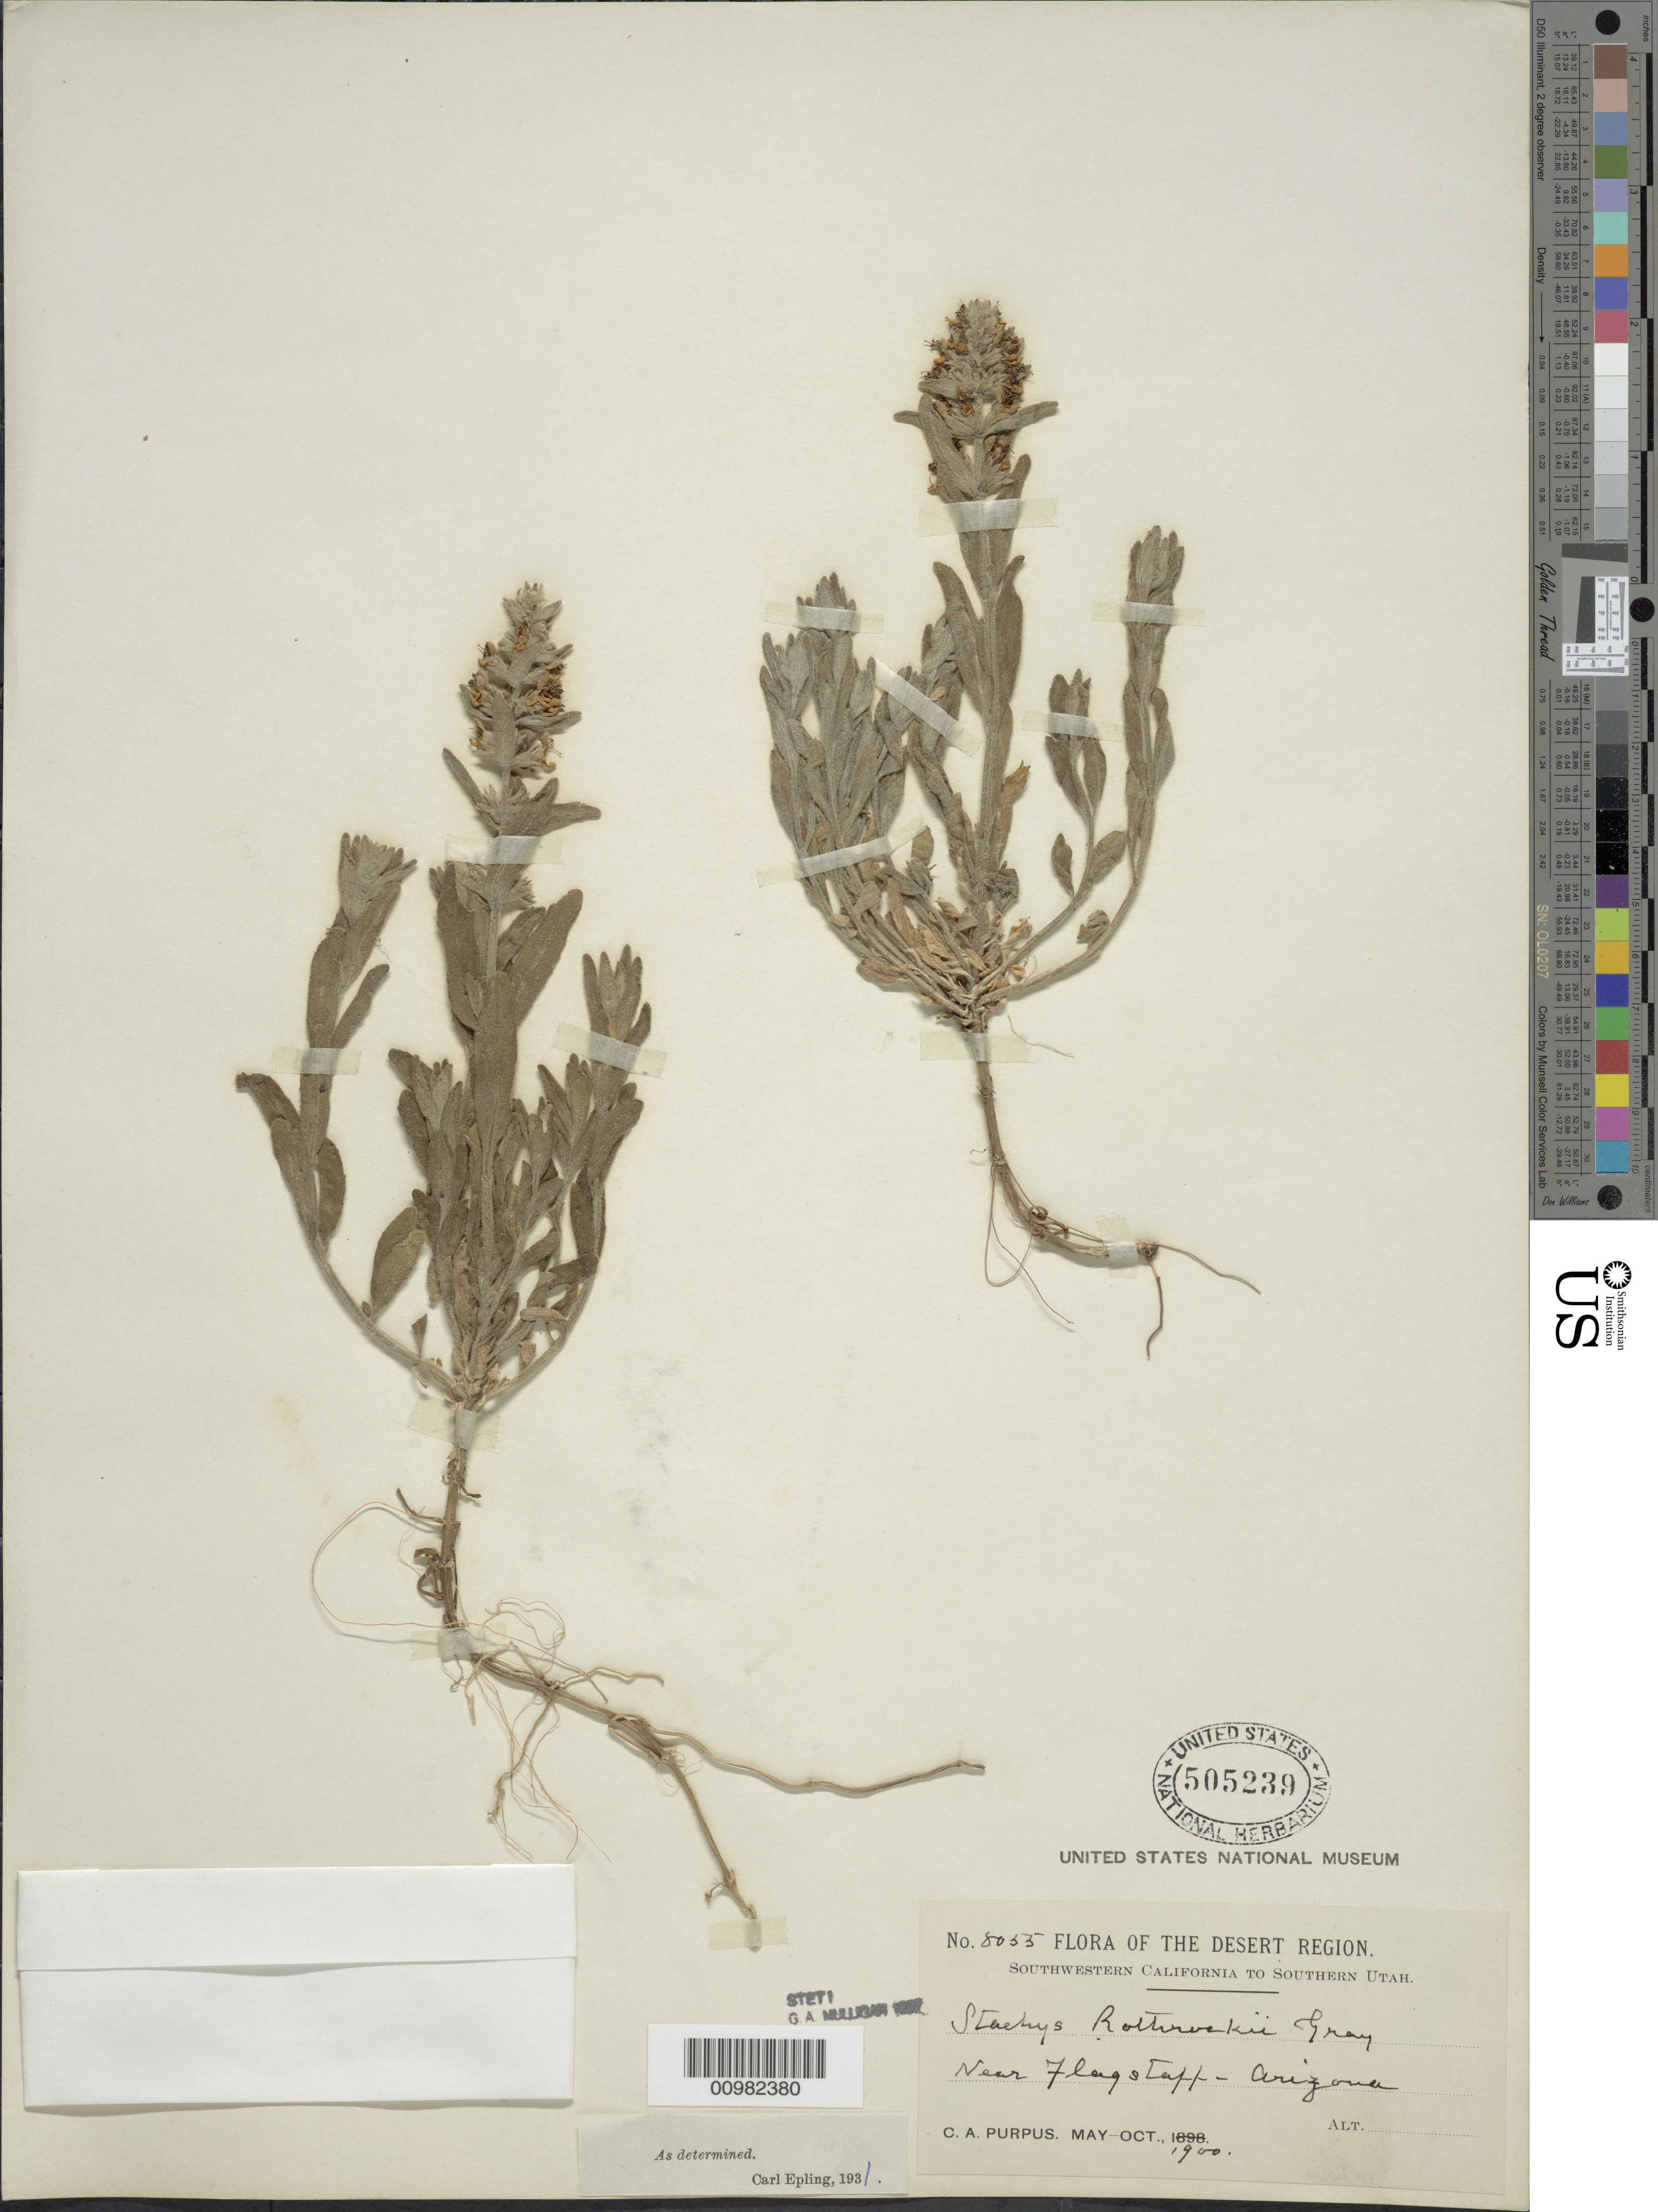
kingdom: Plantae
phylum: Tracheophyta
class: Magnoliopsida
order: Lamiales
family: Lamiaceae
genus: Stachys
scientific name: Stachys rothrockii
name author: A. Gray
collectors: C. A. Purpus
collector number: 8055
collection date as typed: May 1900 to -- Oct 1900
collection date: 1900-05/1900-10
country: United States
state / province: Arizona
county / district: Coconino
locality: Near Flagstaff.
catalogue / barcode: US 505239